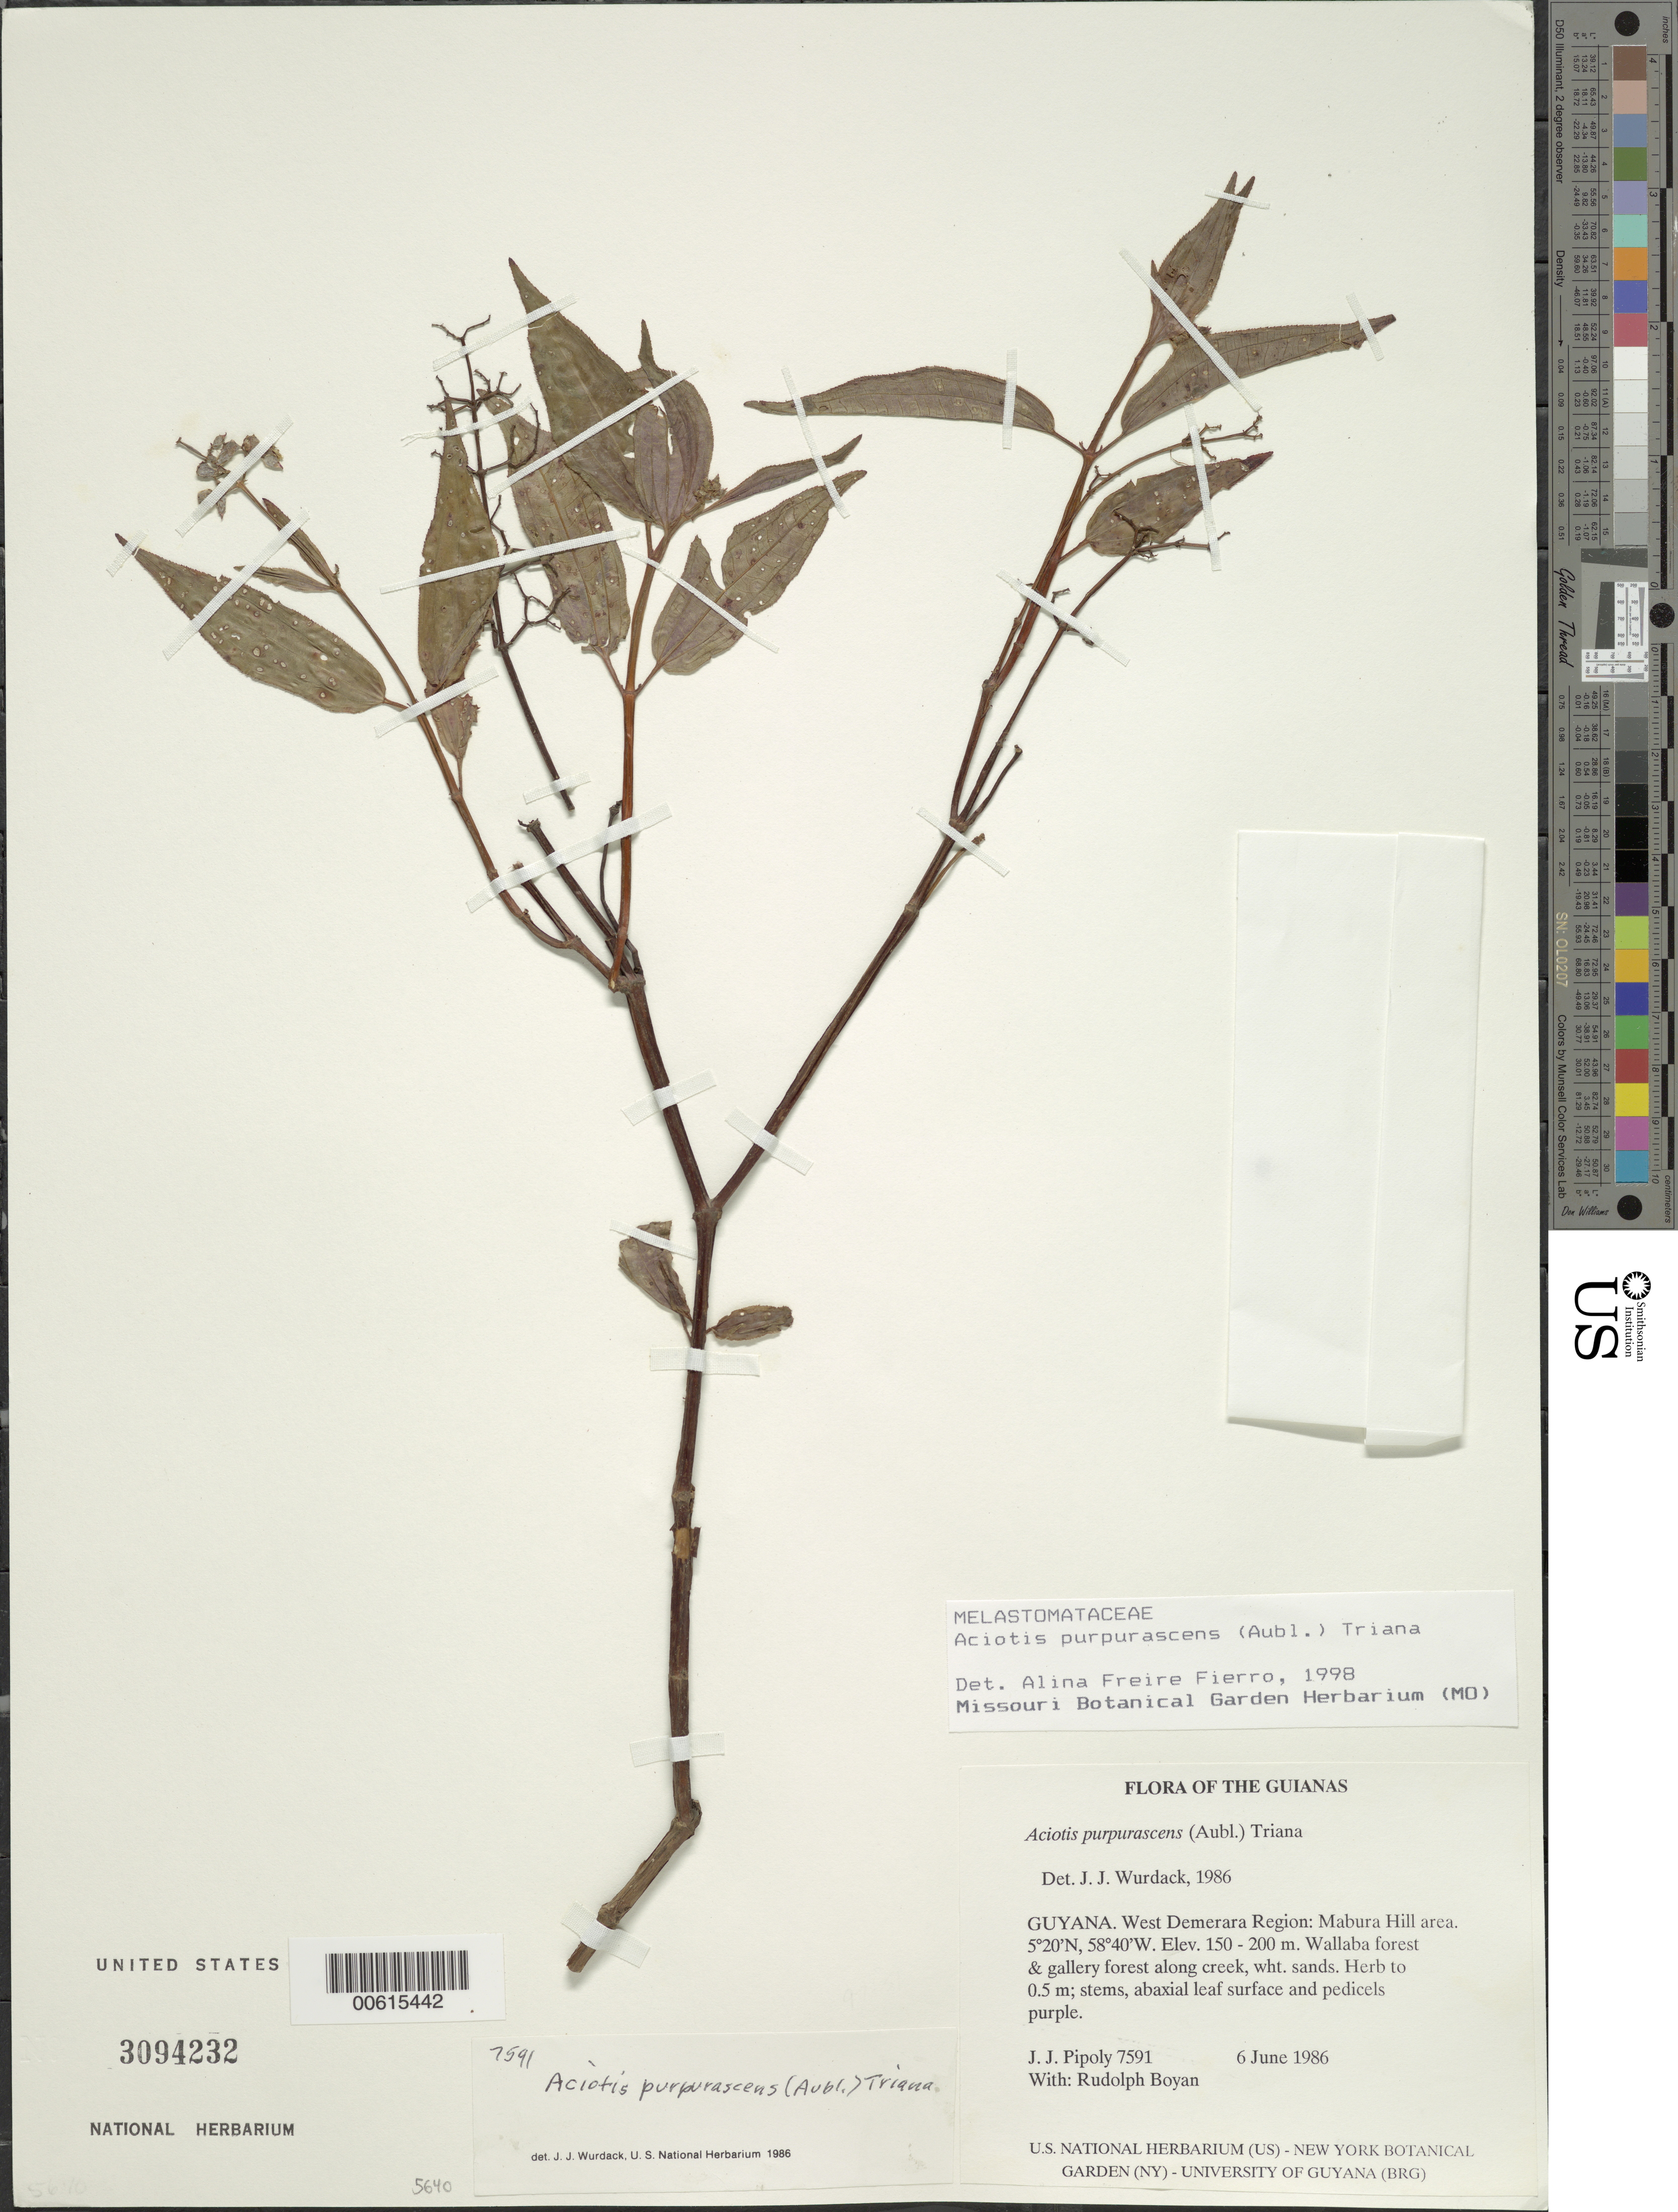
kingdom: Plantae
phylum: Tracheophyta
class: Magnoliopsida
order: Myrtales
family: Melastomataceae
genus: Aciotis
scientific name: Aciotis purpurascens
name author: (Aubl.) Triana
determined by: Wurdack, John J., (US), US (UNITED STATES)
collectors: J. J. Pipoly & R. Boyan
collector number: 7591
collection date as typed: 6 June 1986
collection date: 1986-06-06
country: Guyana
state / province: U. Demerara-Berbice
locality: Mabura Hill area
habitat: Wallaba forest & gallery forest along creek, white sands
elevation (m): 150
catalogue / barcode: US 3094232